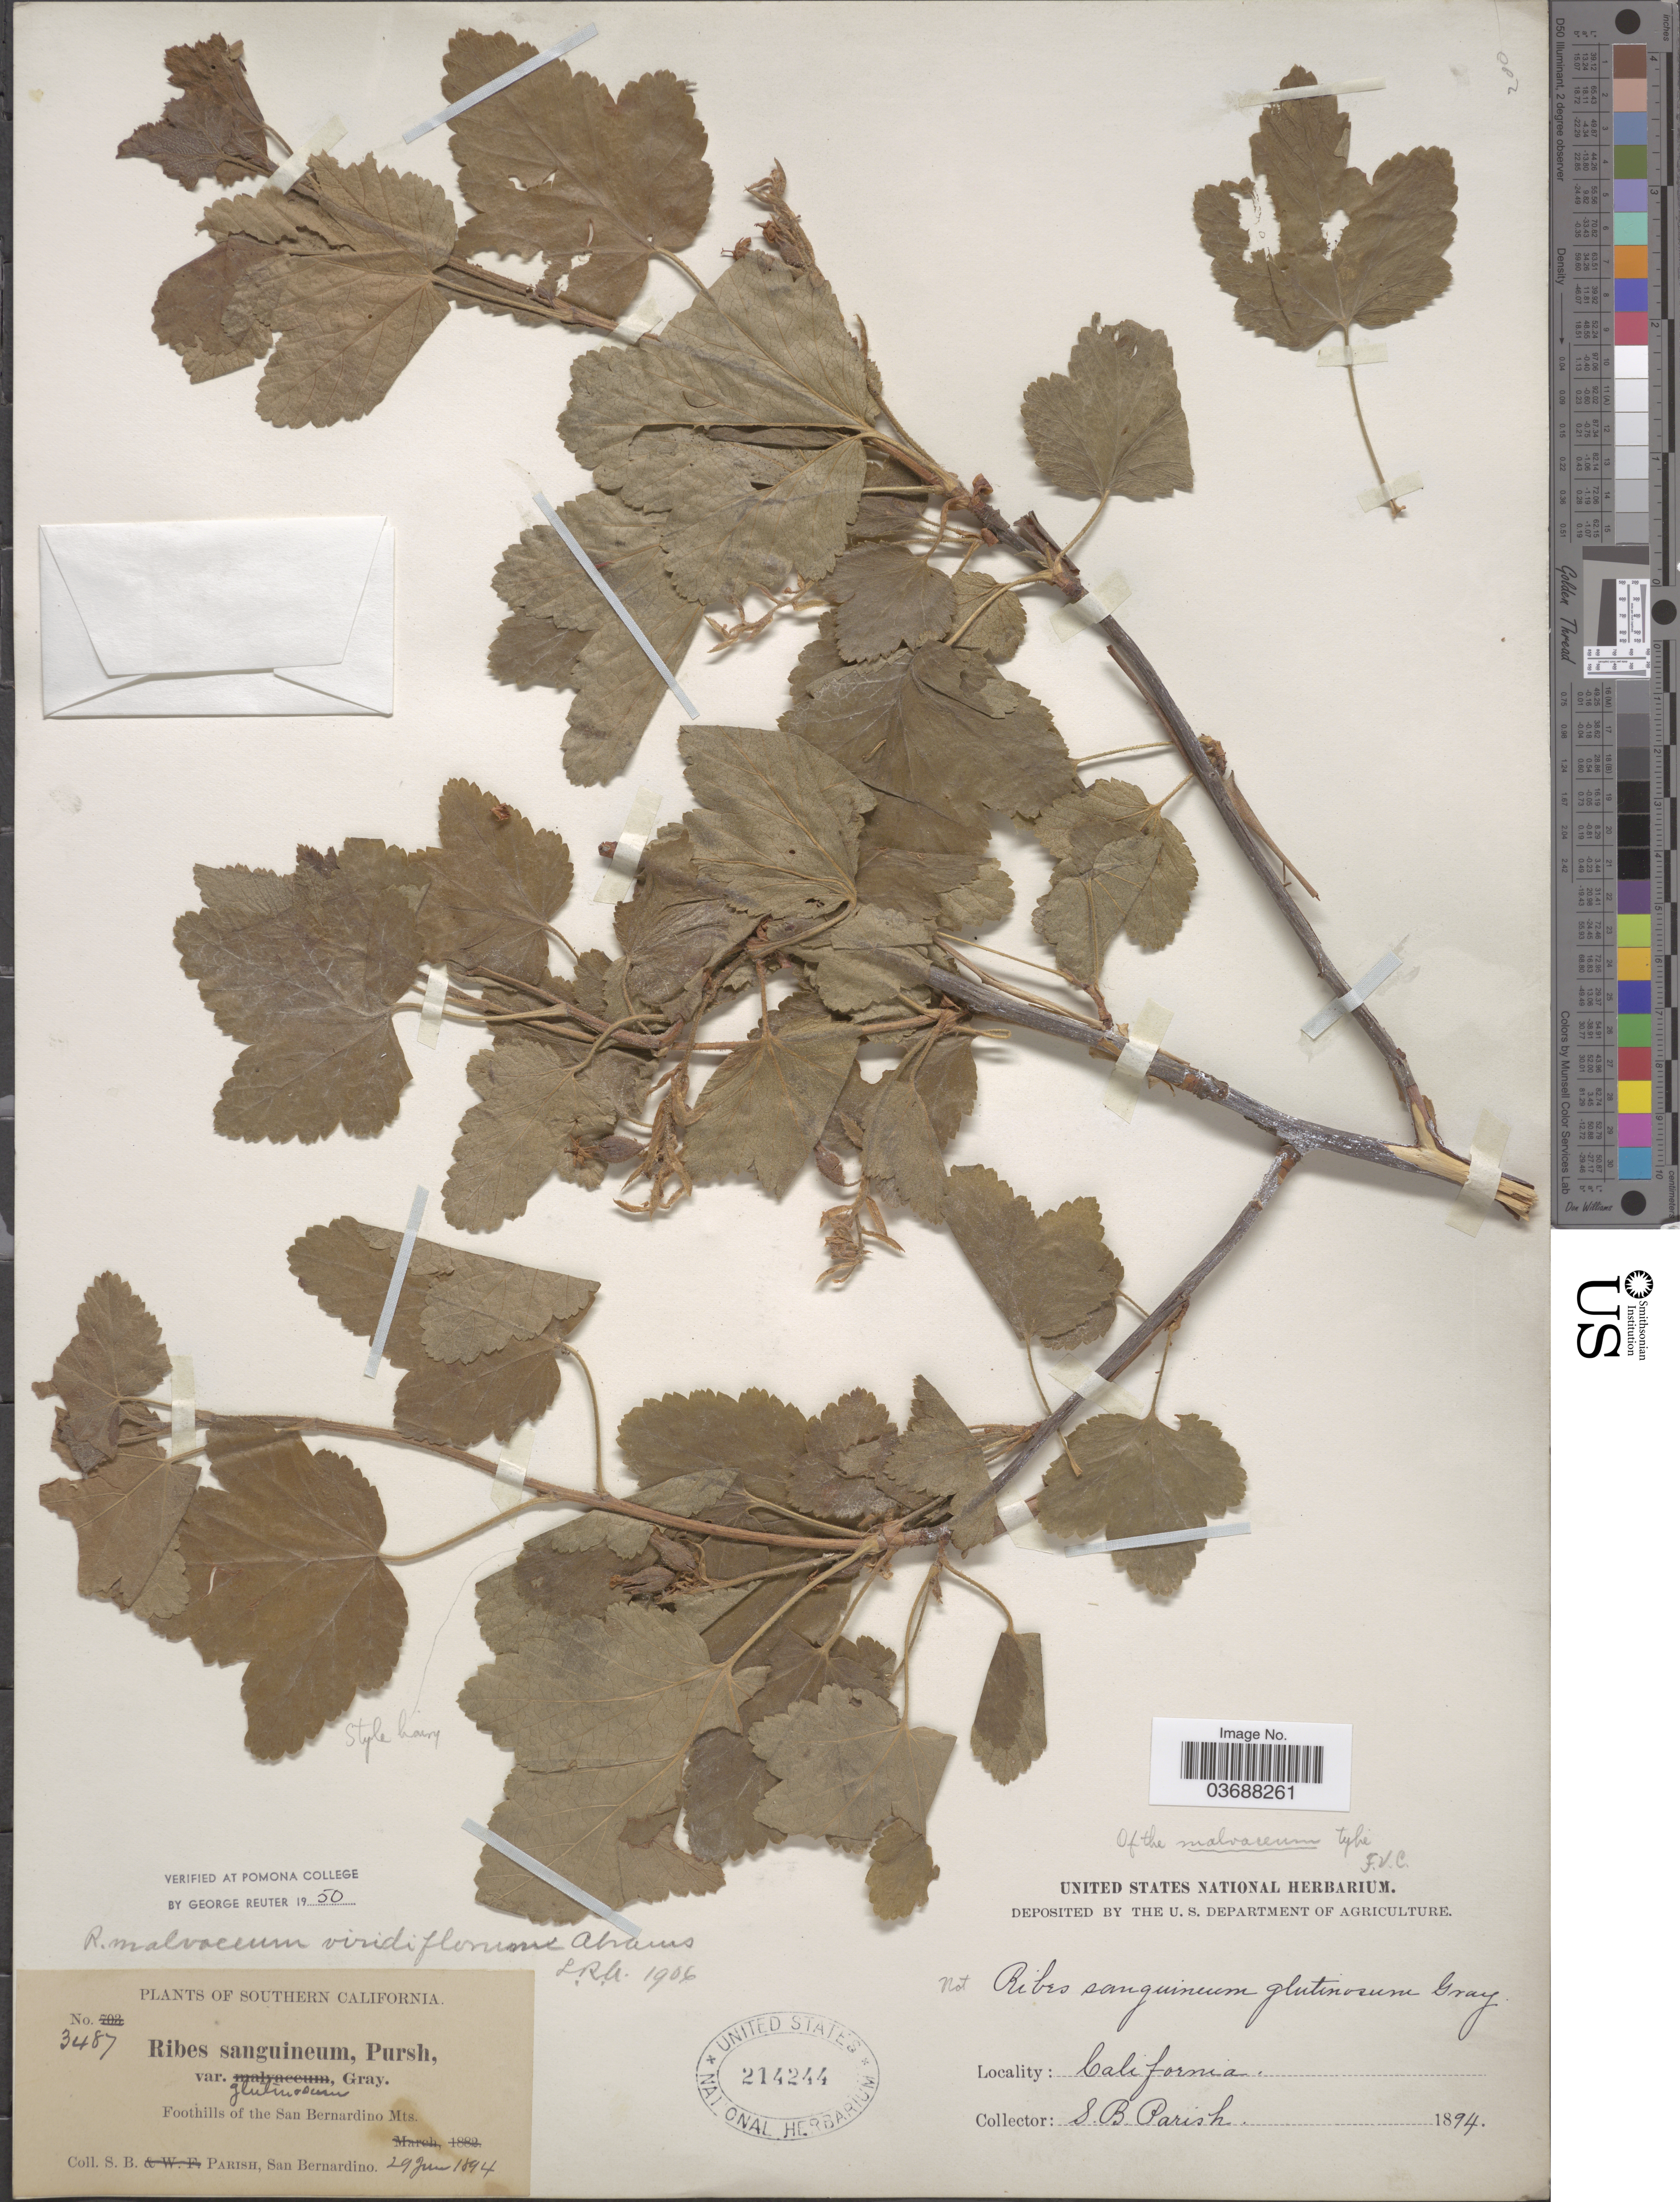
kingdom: Plantae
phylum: Tracheophyta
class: Magnoliopsida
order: Saxifragales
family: Grossulariaceae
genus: Ribes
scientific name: Ribes malvaceum var. viridifolium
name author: Abrams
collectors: S. B. Parish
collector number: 3487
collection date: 1894-06-29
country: United States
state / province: California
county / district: San Bernardino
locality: Southern California. Foothills of the San Bernardino Mts.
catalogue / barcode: US 214244